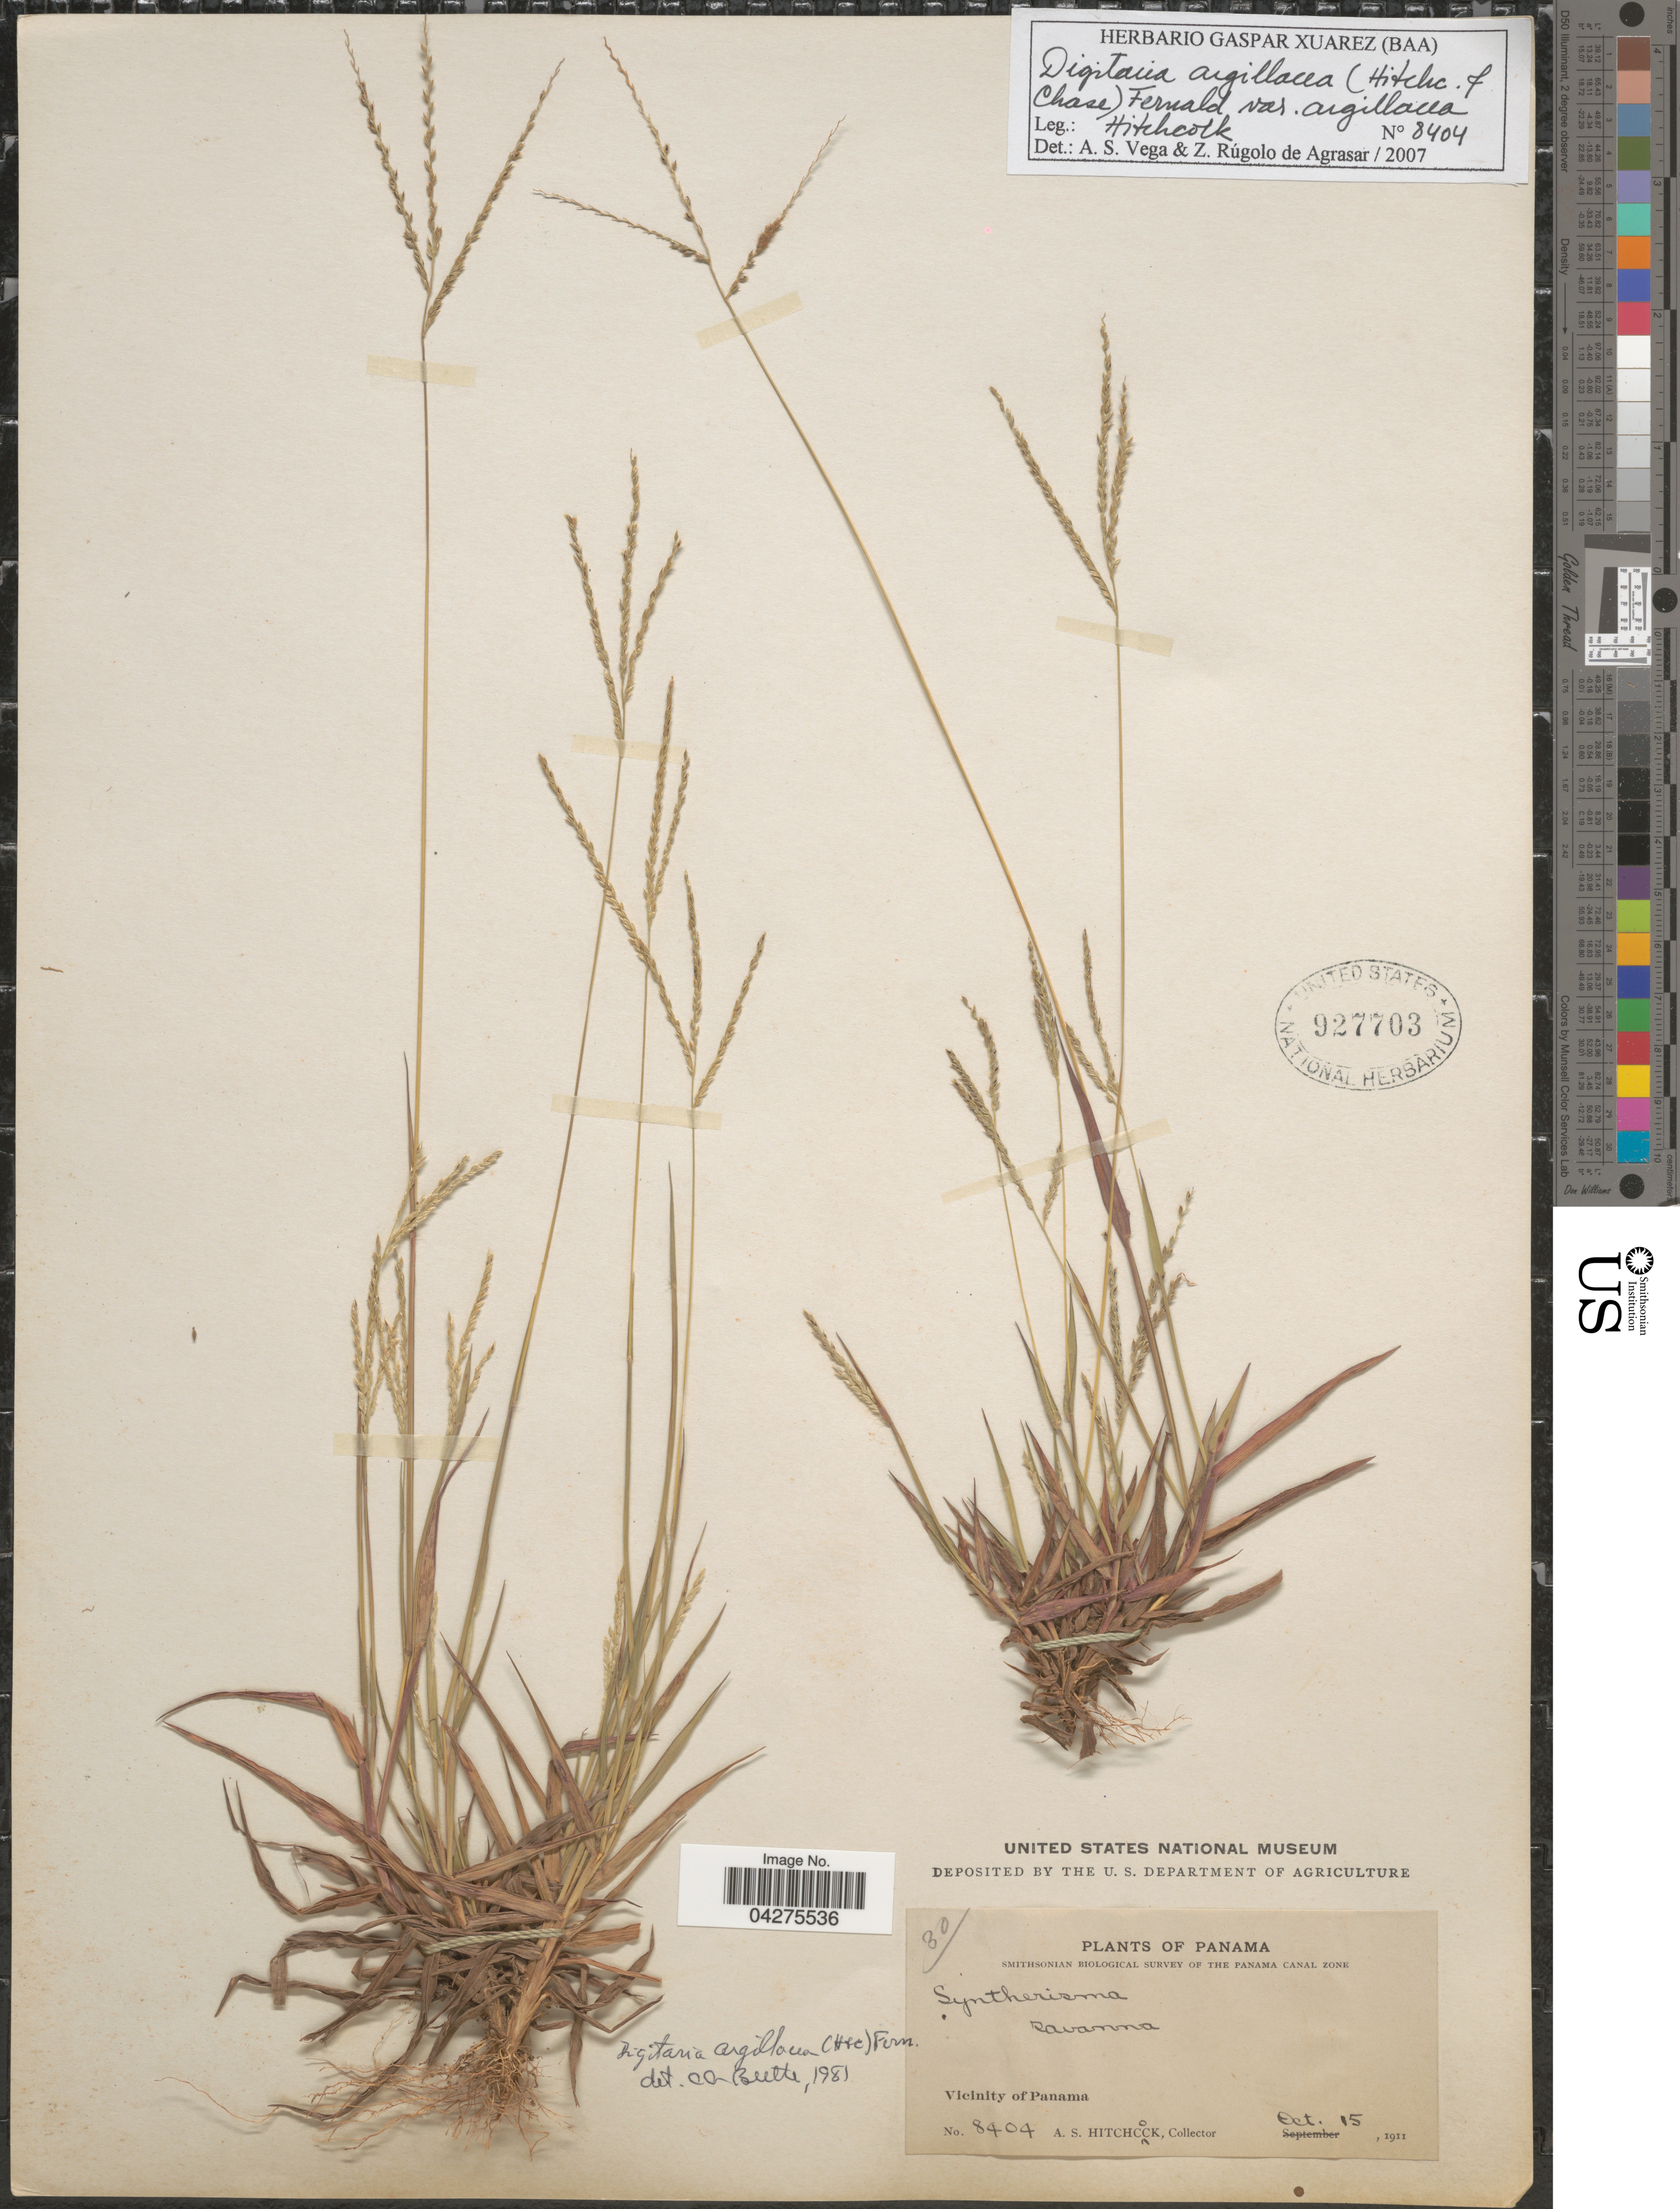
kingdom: Plantae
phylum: Tracheophyta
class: Liliopsida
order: Poales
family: Poaceae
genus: Digitaria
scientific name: Digitaria argillacea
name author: (Hitchc. & Chase) Fernald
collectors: A. S. Hitchcock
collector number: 8404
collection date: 1911-10-15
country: Panama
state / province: Panamá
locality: Smithsonian Biological Survey of the Panama Canal Zone. Vicinity of Panama.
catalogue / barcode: US 927703